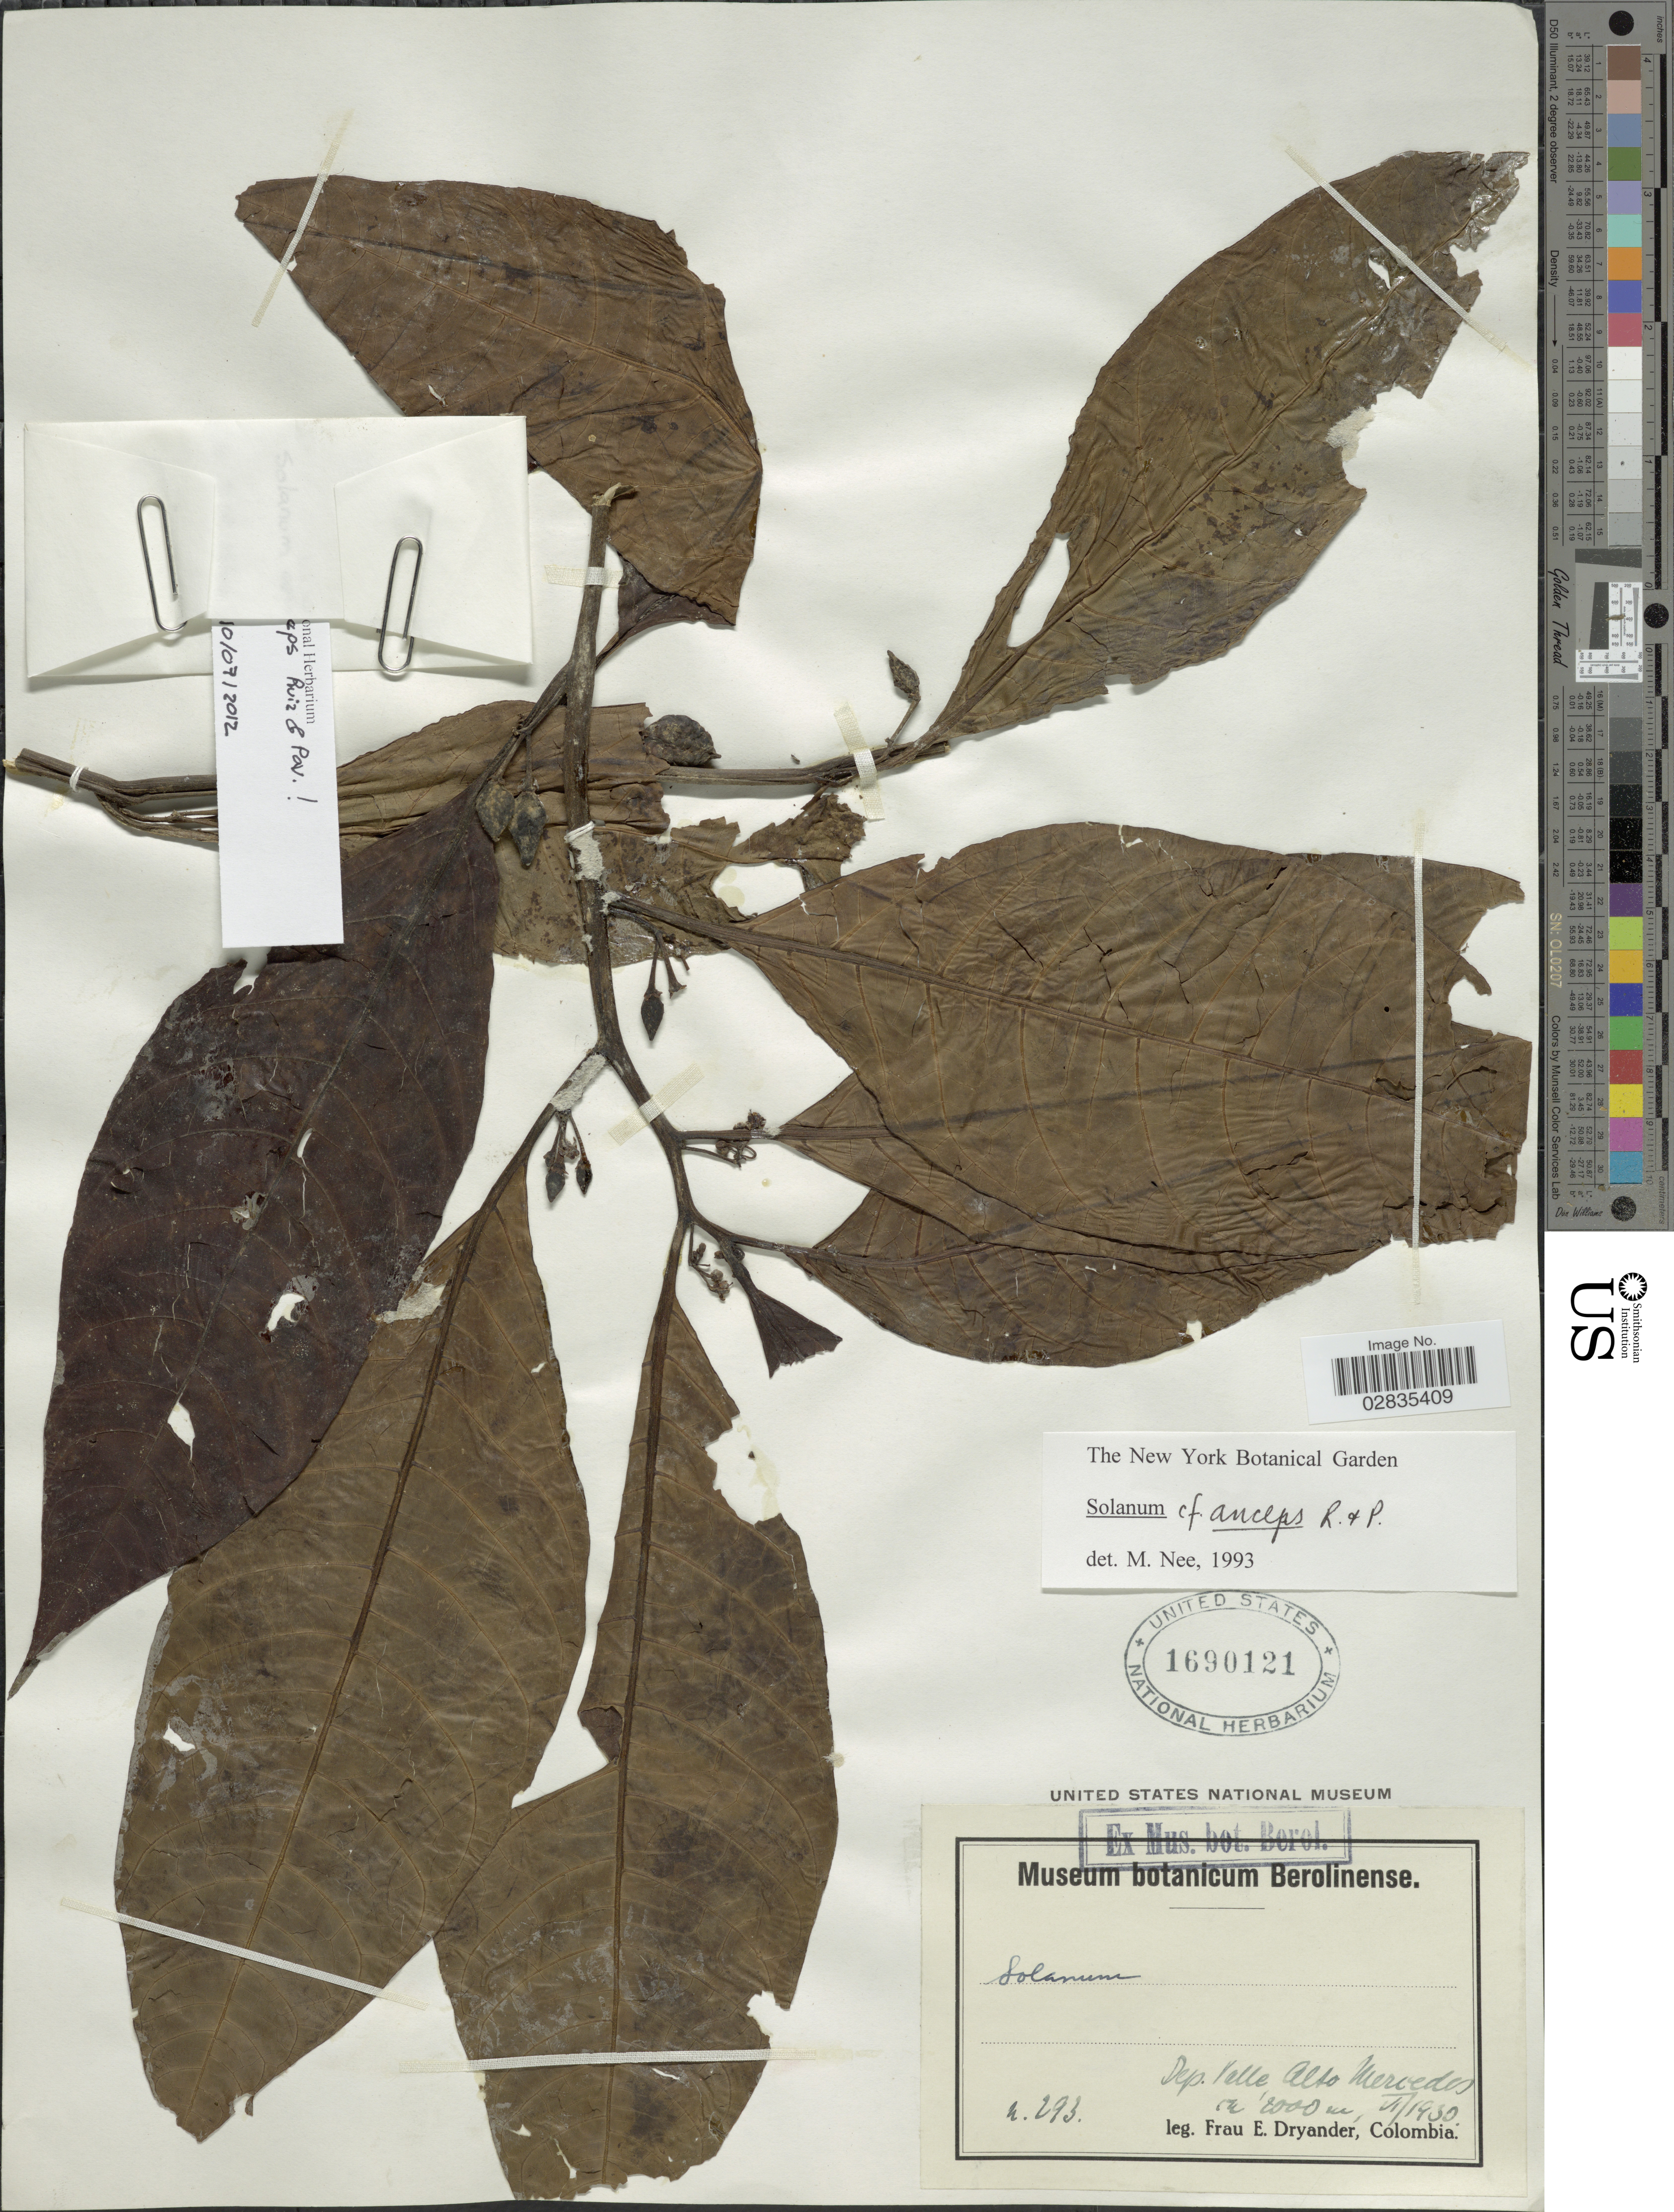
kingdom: Plantae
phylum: Tracheophyta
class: Magnoliopsida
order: Solanales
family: Solanaceae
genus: Solanum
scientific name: Solanum anceps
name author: Ruiz & Pav.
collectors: F. Dryander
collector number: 293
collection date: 1930-06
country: Colombia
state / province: Valle del Cauca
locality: Dep. Valle Alto Mercedes.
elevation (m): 2000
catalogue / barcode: US 1690121